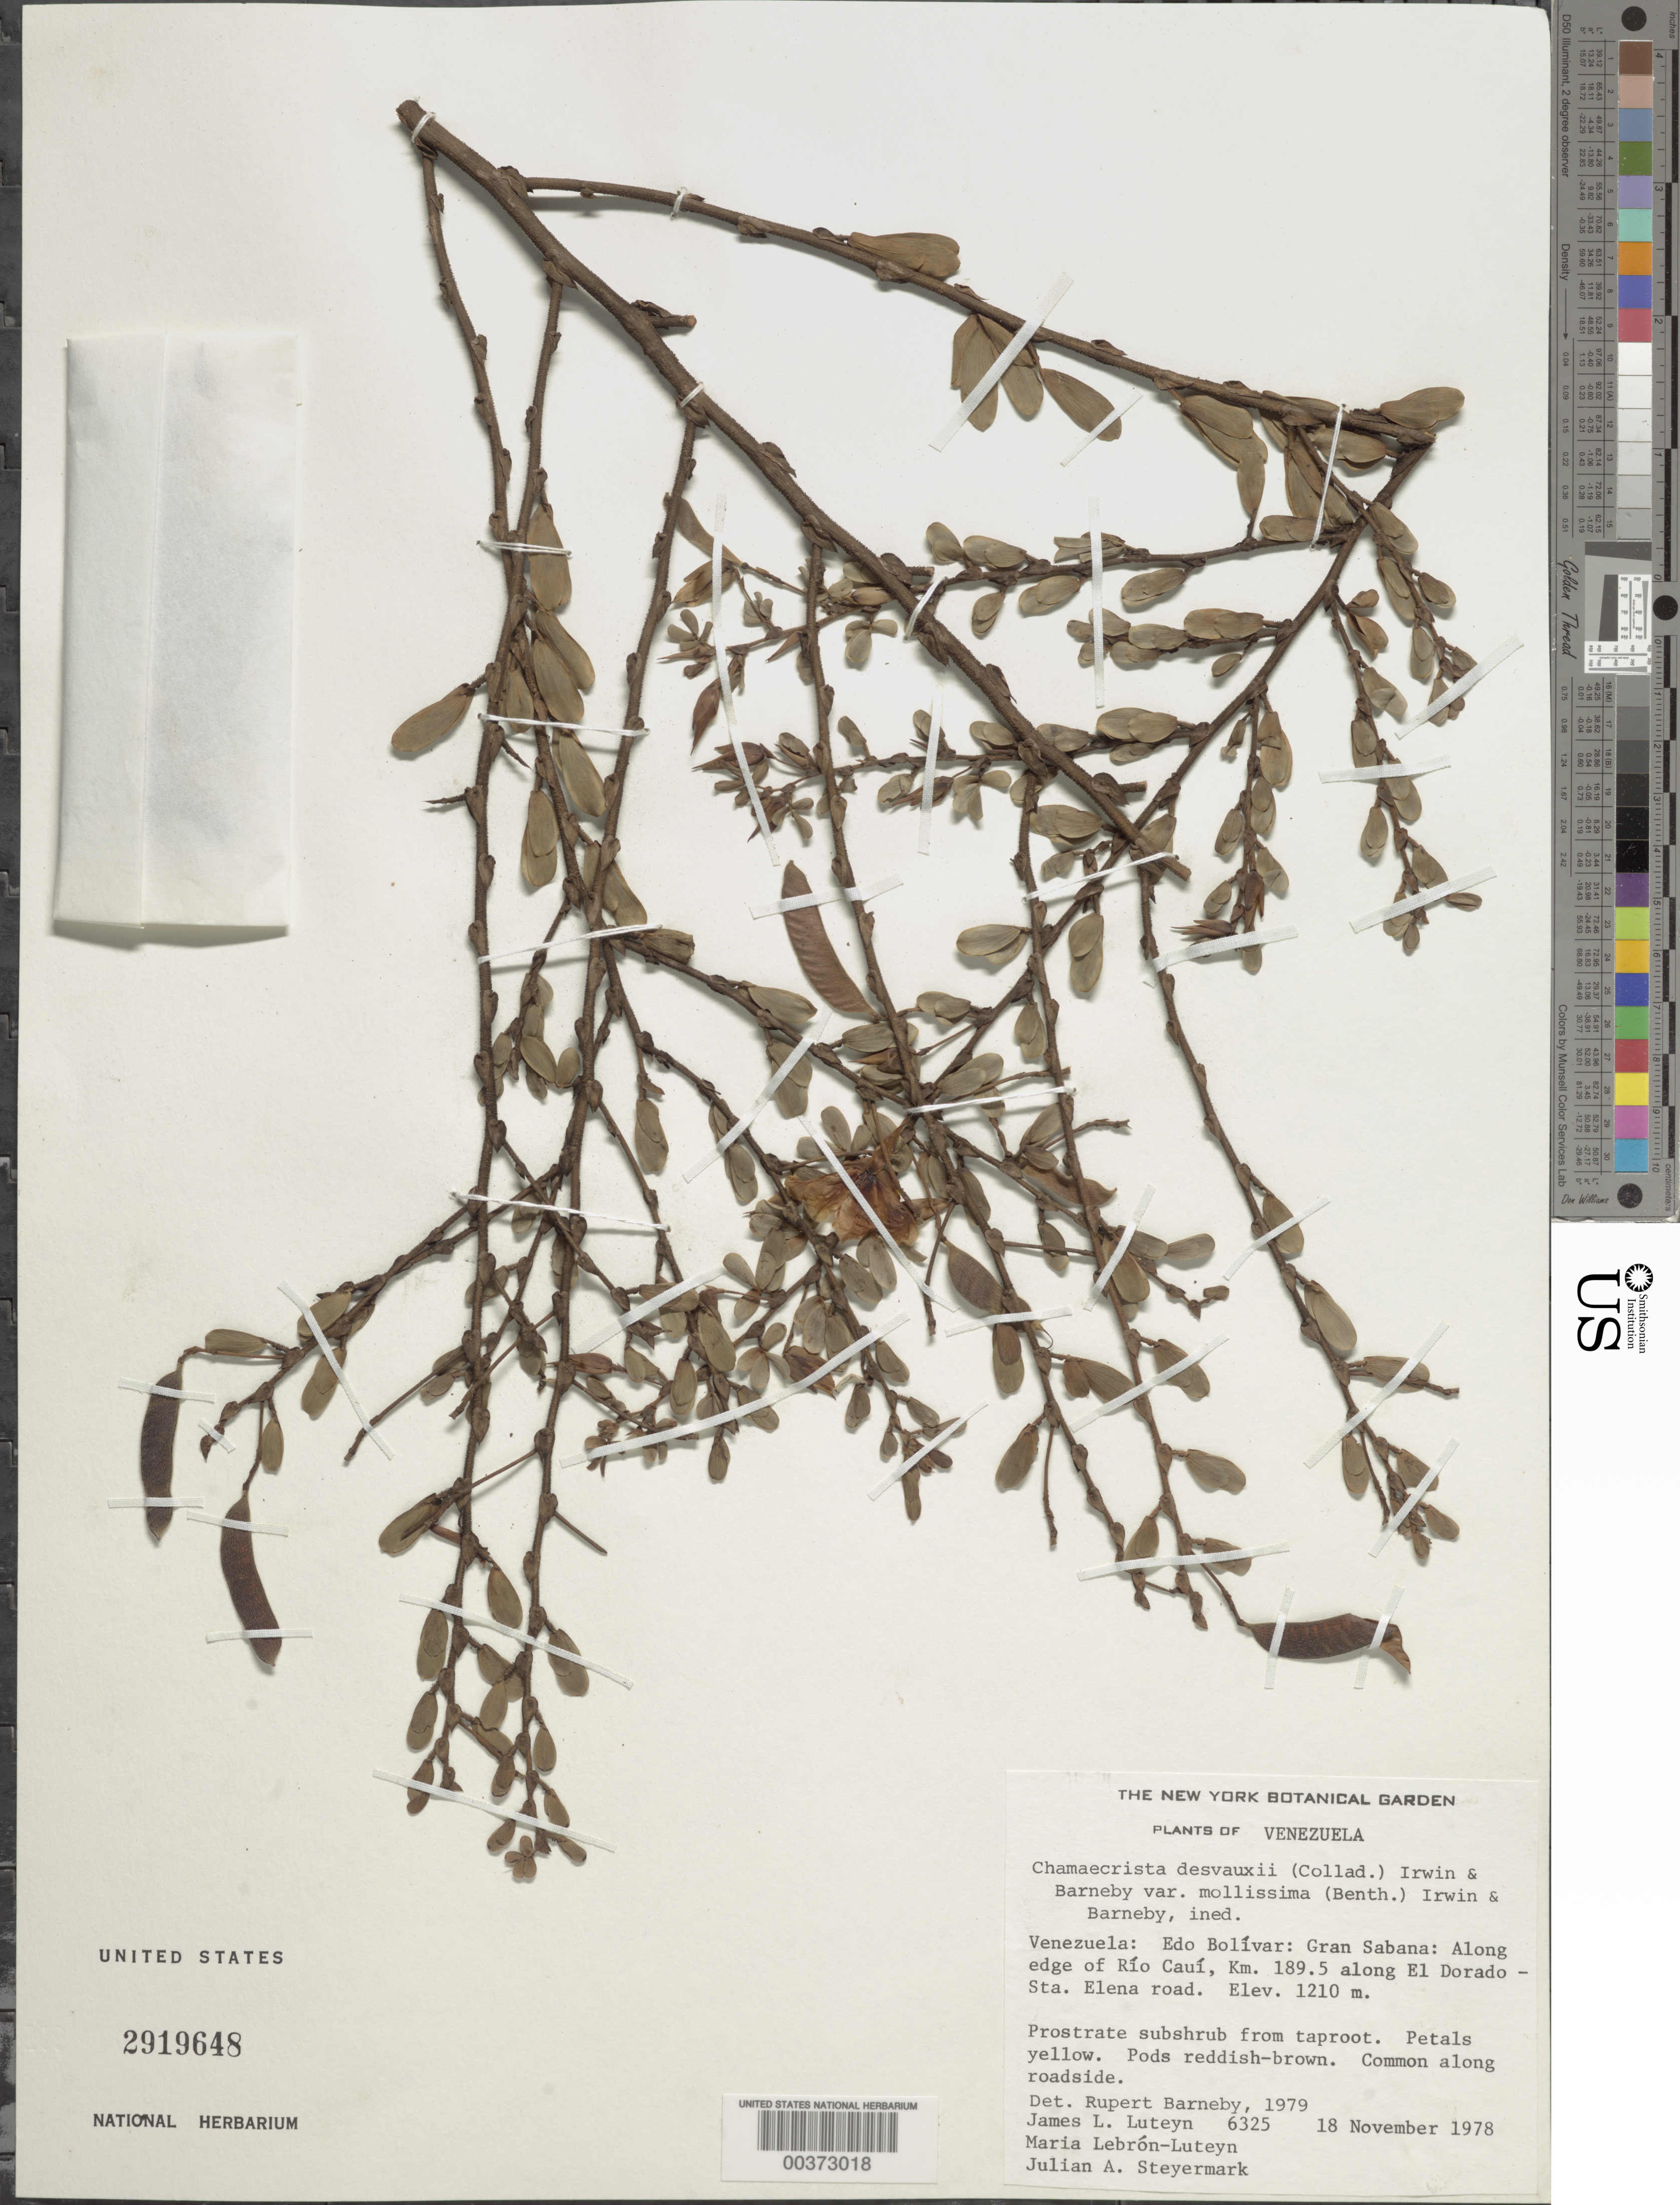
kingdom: Plantae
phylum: Tracheophyta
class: Magnoliopsida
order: Fabales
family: Fabaceae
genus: Chamaecrista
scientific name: Chamaecrista desvauxii var. mollissima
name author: (Benth.) H.S. Irwin & Barneby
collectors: J. L. Luteyn, M. L. Lebrón-Luteyn & J. Steyermark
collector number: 6325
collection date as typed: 18 Nov 1978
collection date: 1978-11-18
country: Venezuela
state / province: Bolivar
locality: Gran sabana; along edge of rio caui, km 189.5 along el dorado-sta/ elena road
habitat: Roadside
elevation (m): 1210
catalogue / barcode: US 2919648